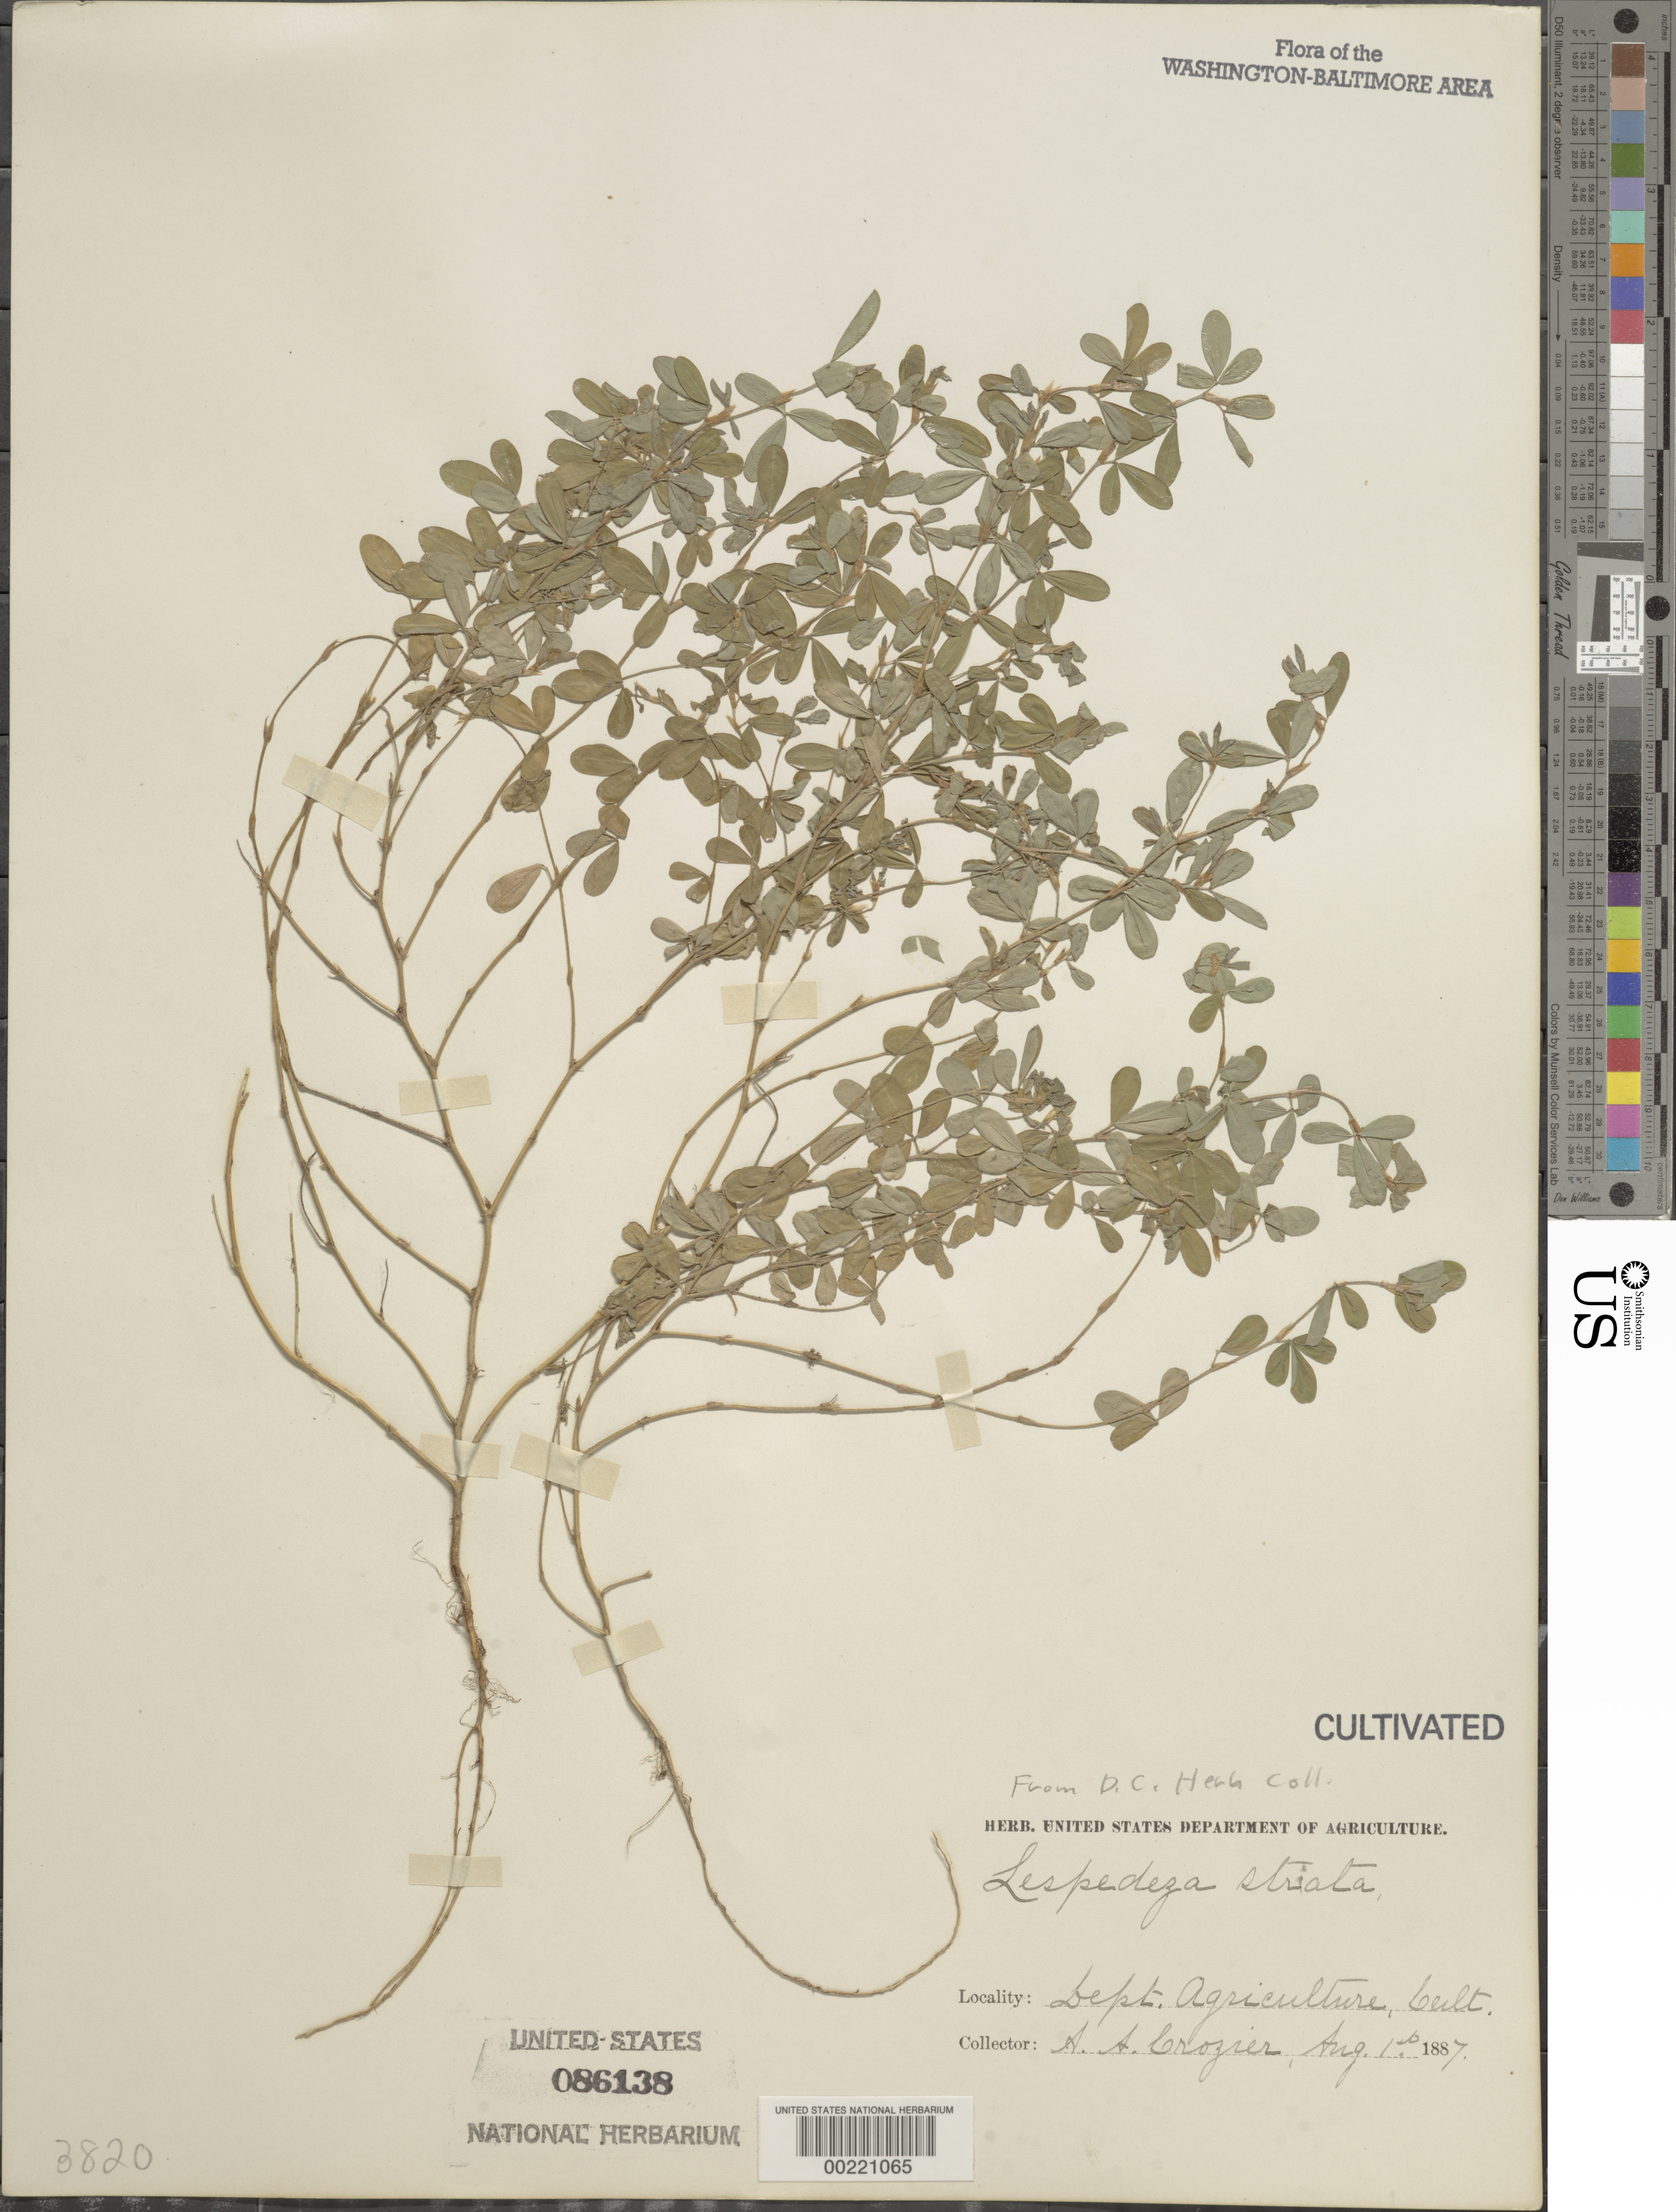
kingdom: Plantae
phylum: Tracheophyta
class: Magnoliopsida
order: Fabales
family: Fabaceae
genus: Kummerowia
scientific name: Kummerowia striata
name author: (Thunb.) Schindl.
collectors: A. Crozier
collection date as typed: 01 Aug 1887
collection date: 1887-08-01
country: United States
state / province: District of Columbia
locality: Department of Agriculture grounds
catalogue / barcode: US 86138